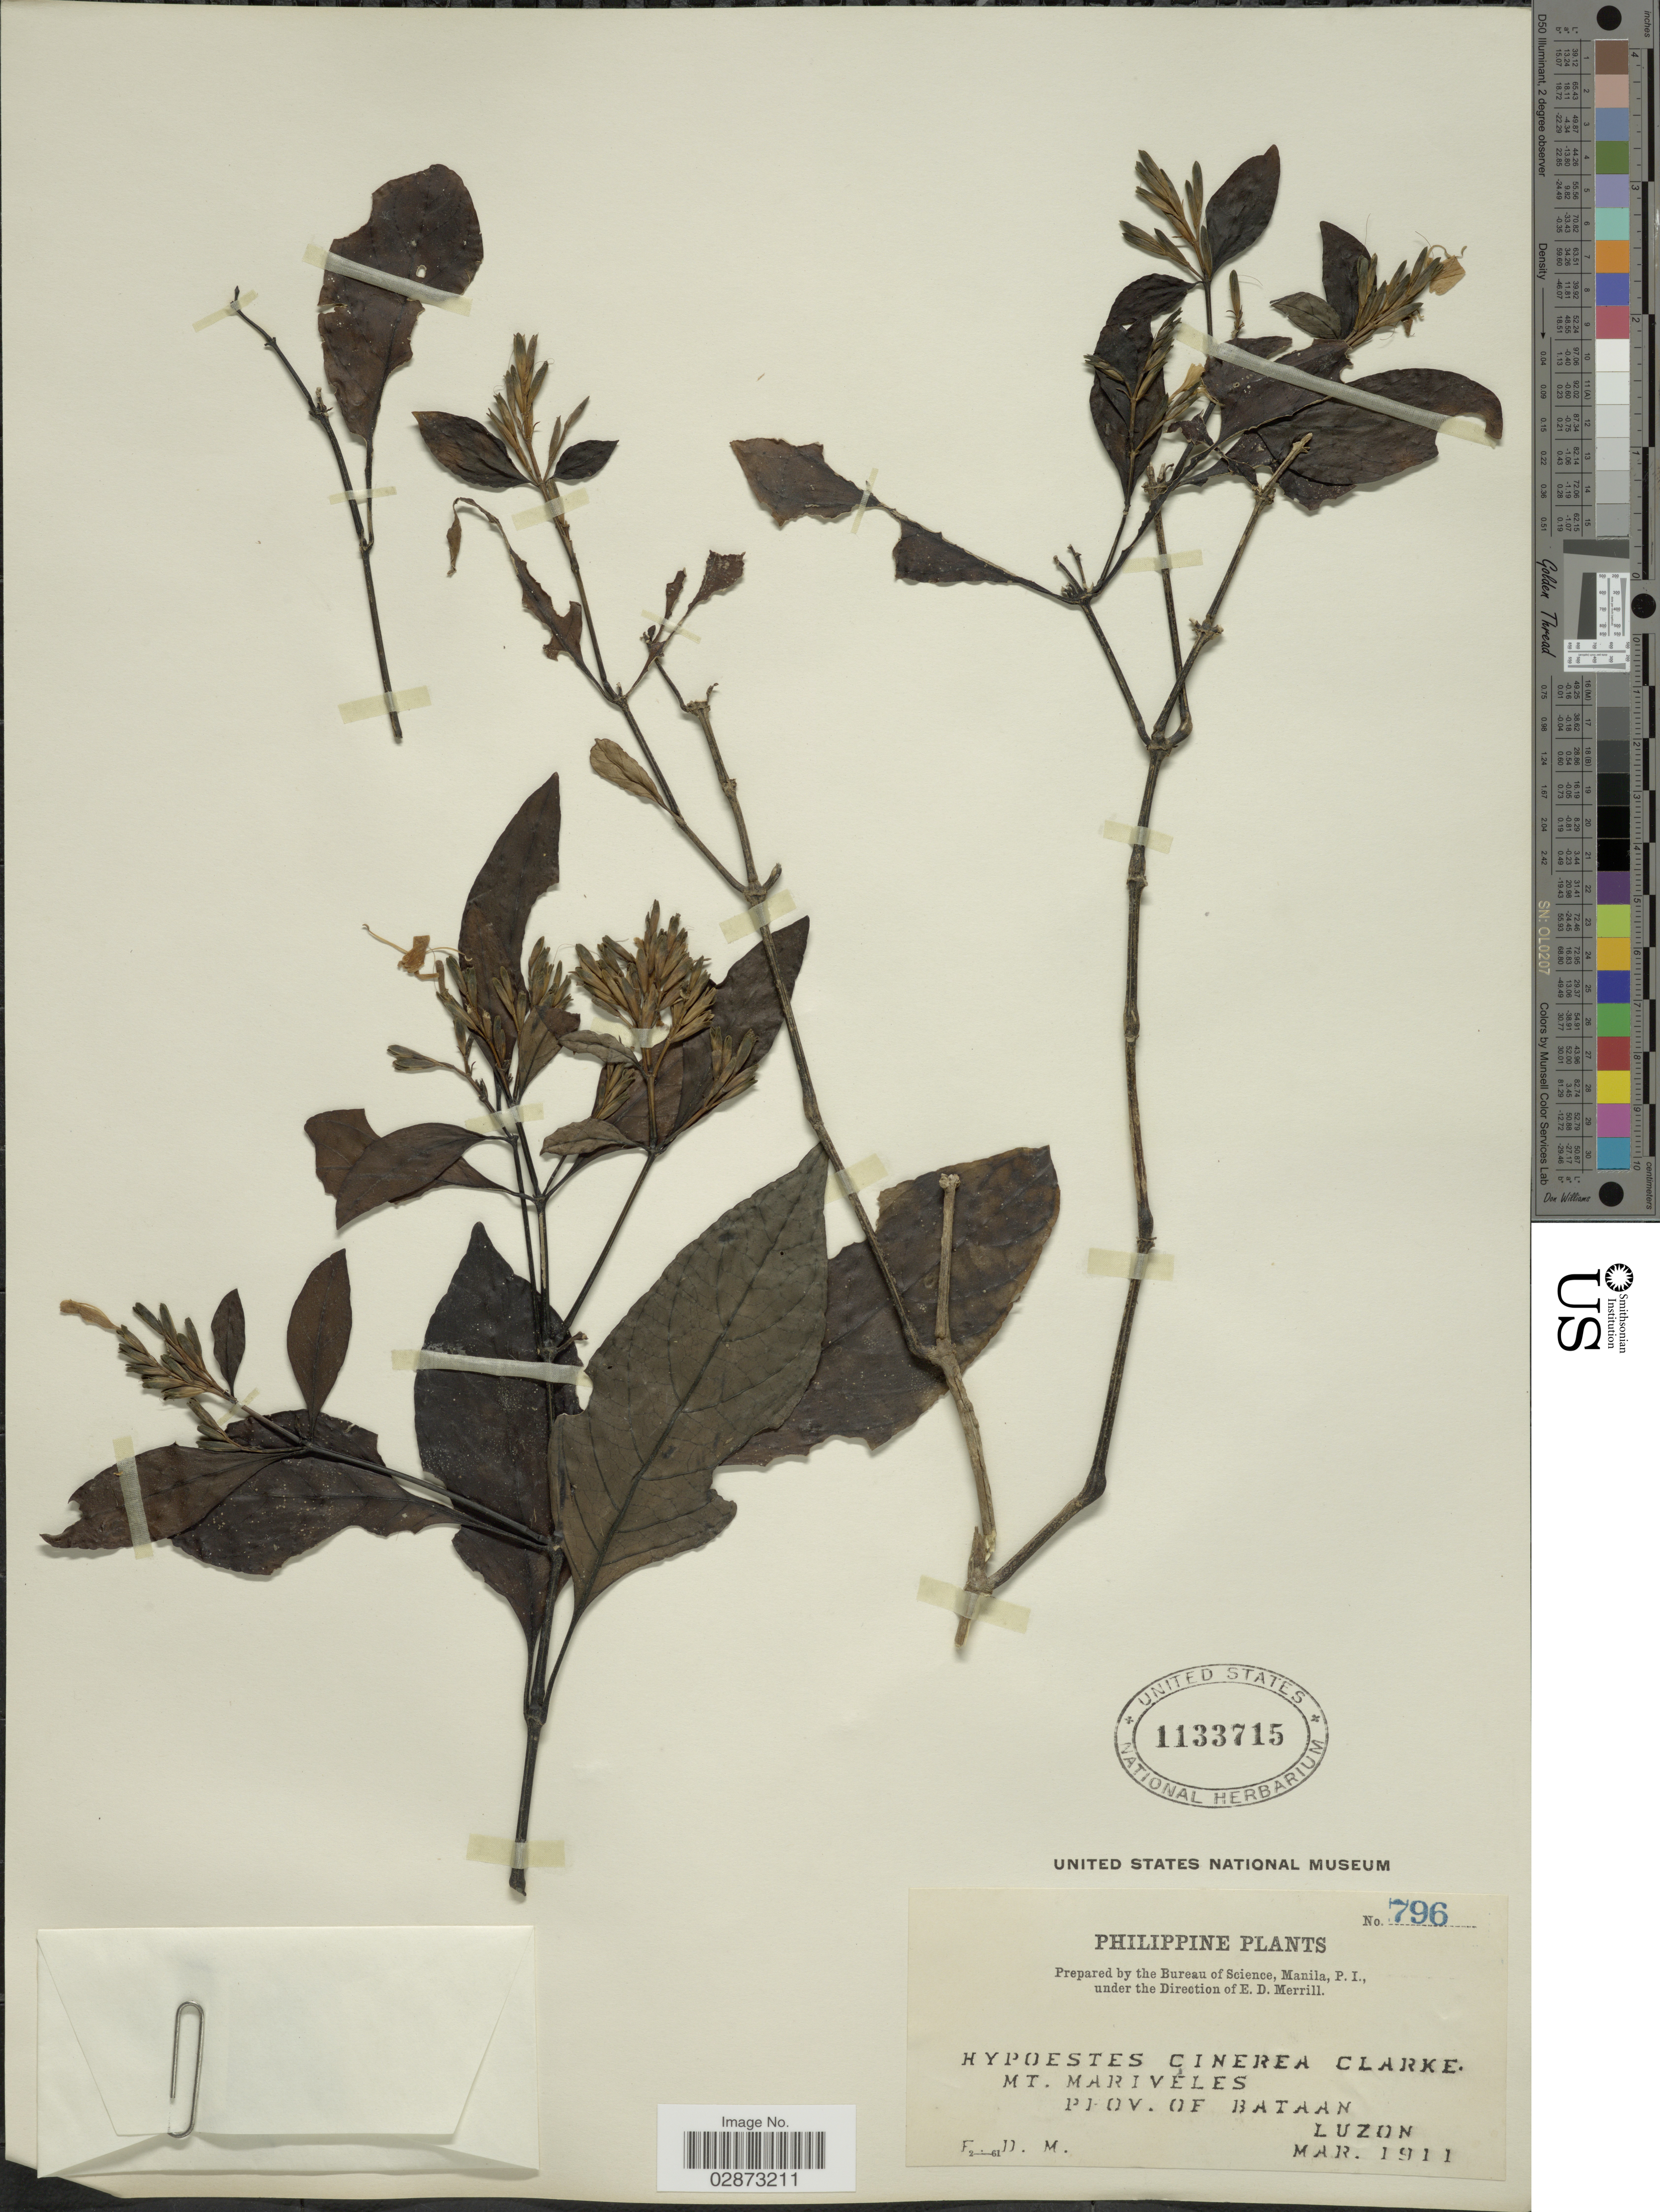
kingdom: Plantae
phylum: Tracheophyta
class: Magnoliopsida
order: Lamiales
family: Acanthaceae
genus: Hypoestes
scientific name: Hypoestes cinerea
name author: C.B. Clarke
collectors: E. D. Merrill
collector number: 796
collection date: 1911-03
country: Philippines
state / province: Central Luzon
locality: Mt. Mariveles. Prov. of Bataan. Luzon.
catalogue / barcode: US 1133715